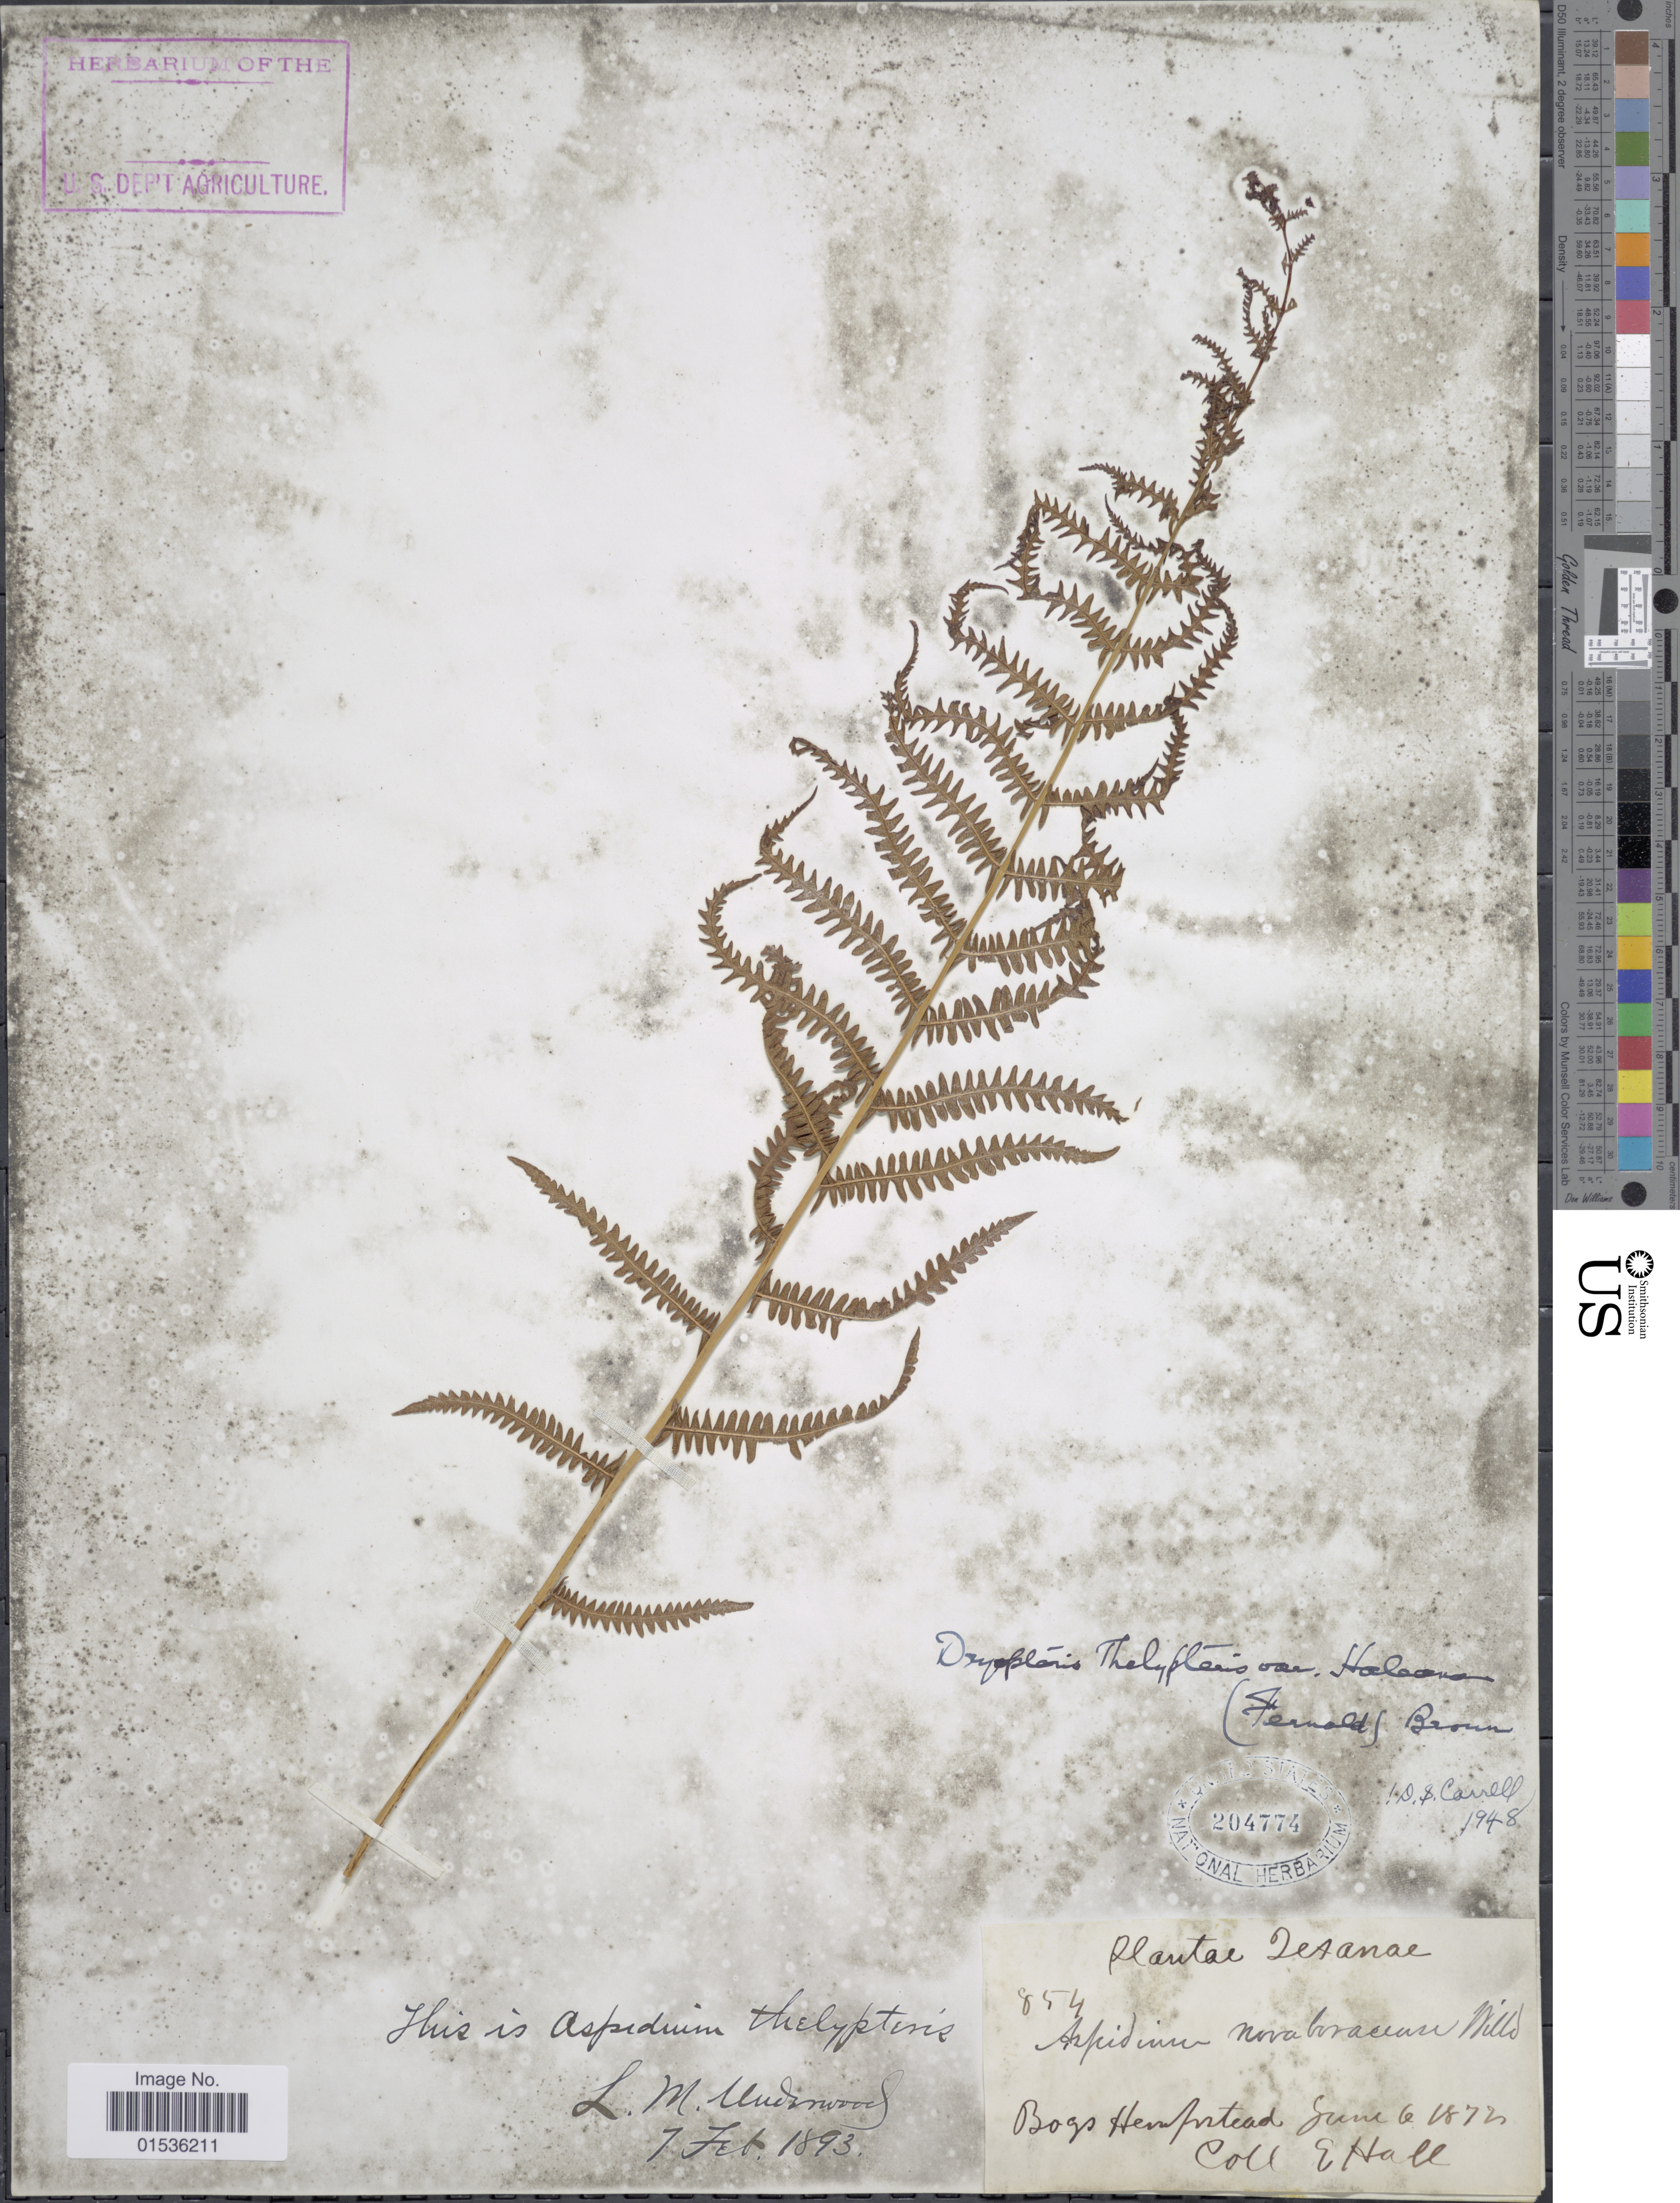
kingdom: Plantae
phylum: Tracheophyta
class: Polypodiopsida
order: Polypodiales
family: Thelypteridaceae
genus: Phegopteris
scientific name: Phegopteris connectilis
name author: (Michx.) Watt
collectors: E. Hall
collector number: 854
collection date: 1872-06-06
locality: Zetanae, Bogs Hem [illegible text]stead. [interpreted]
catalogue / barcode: US 204774